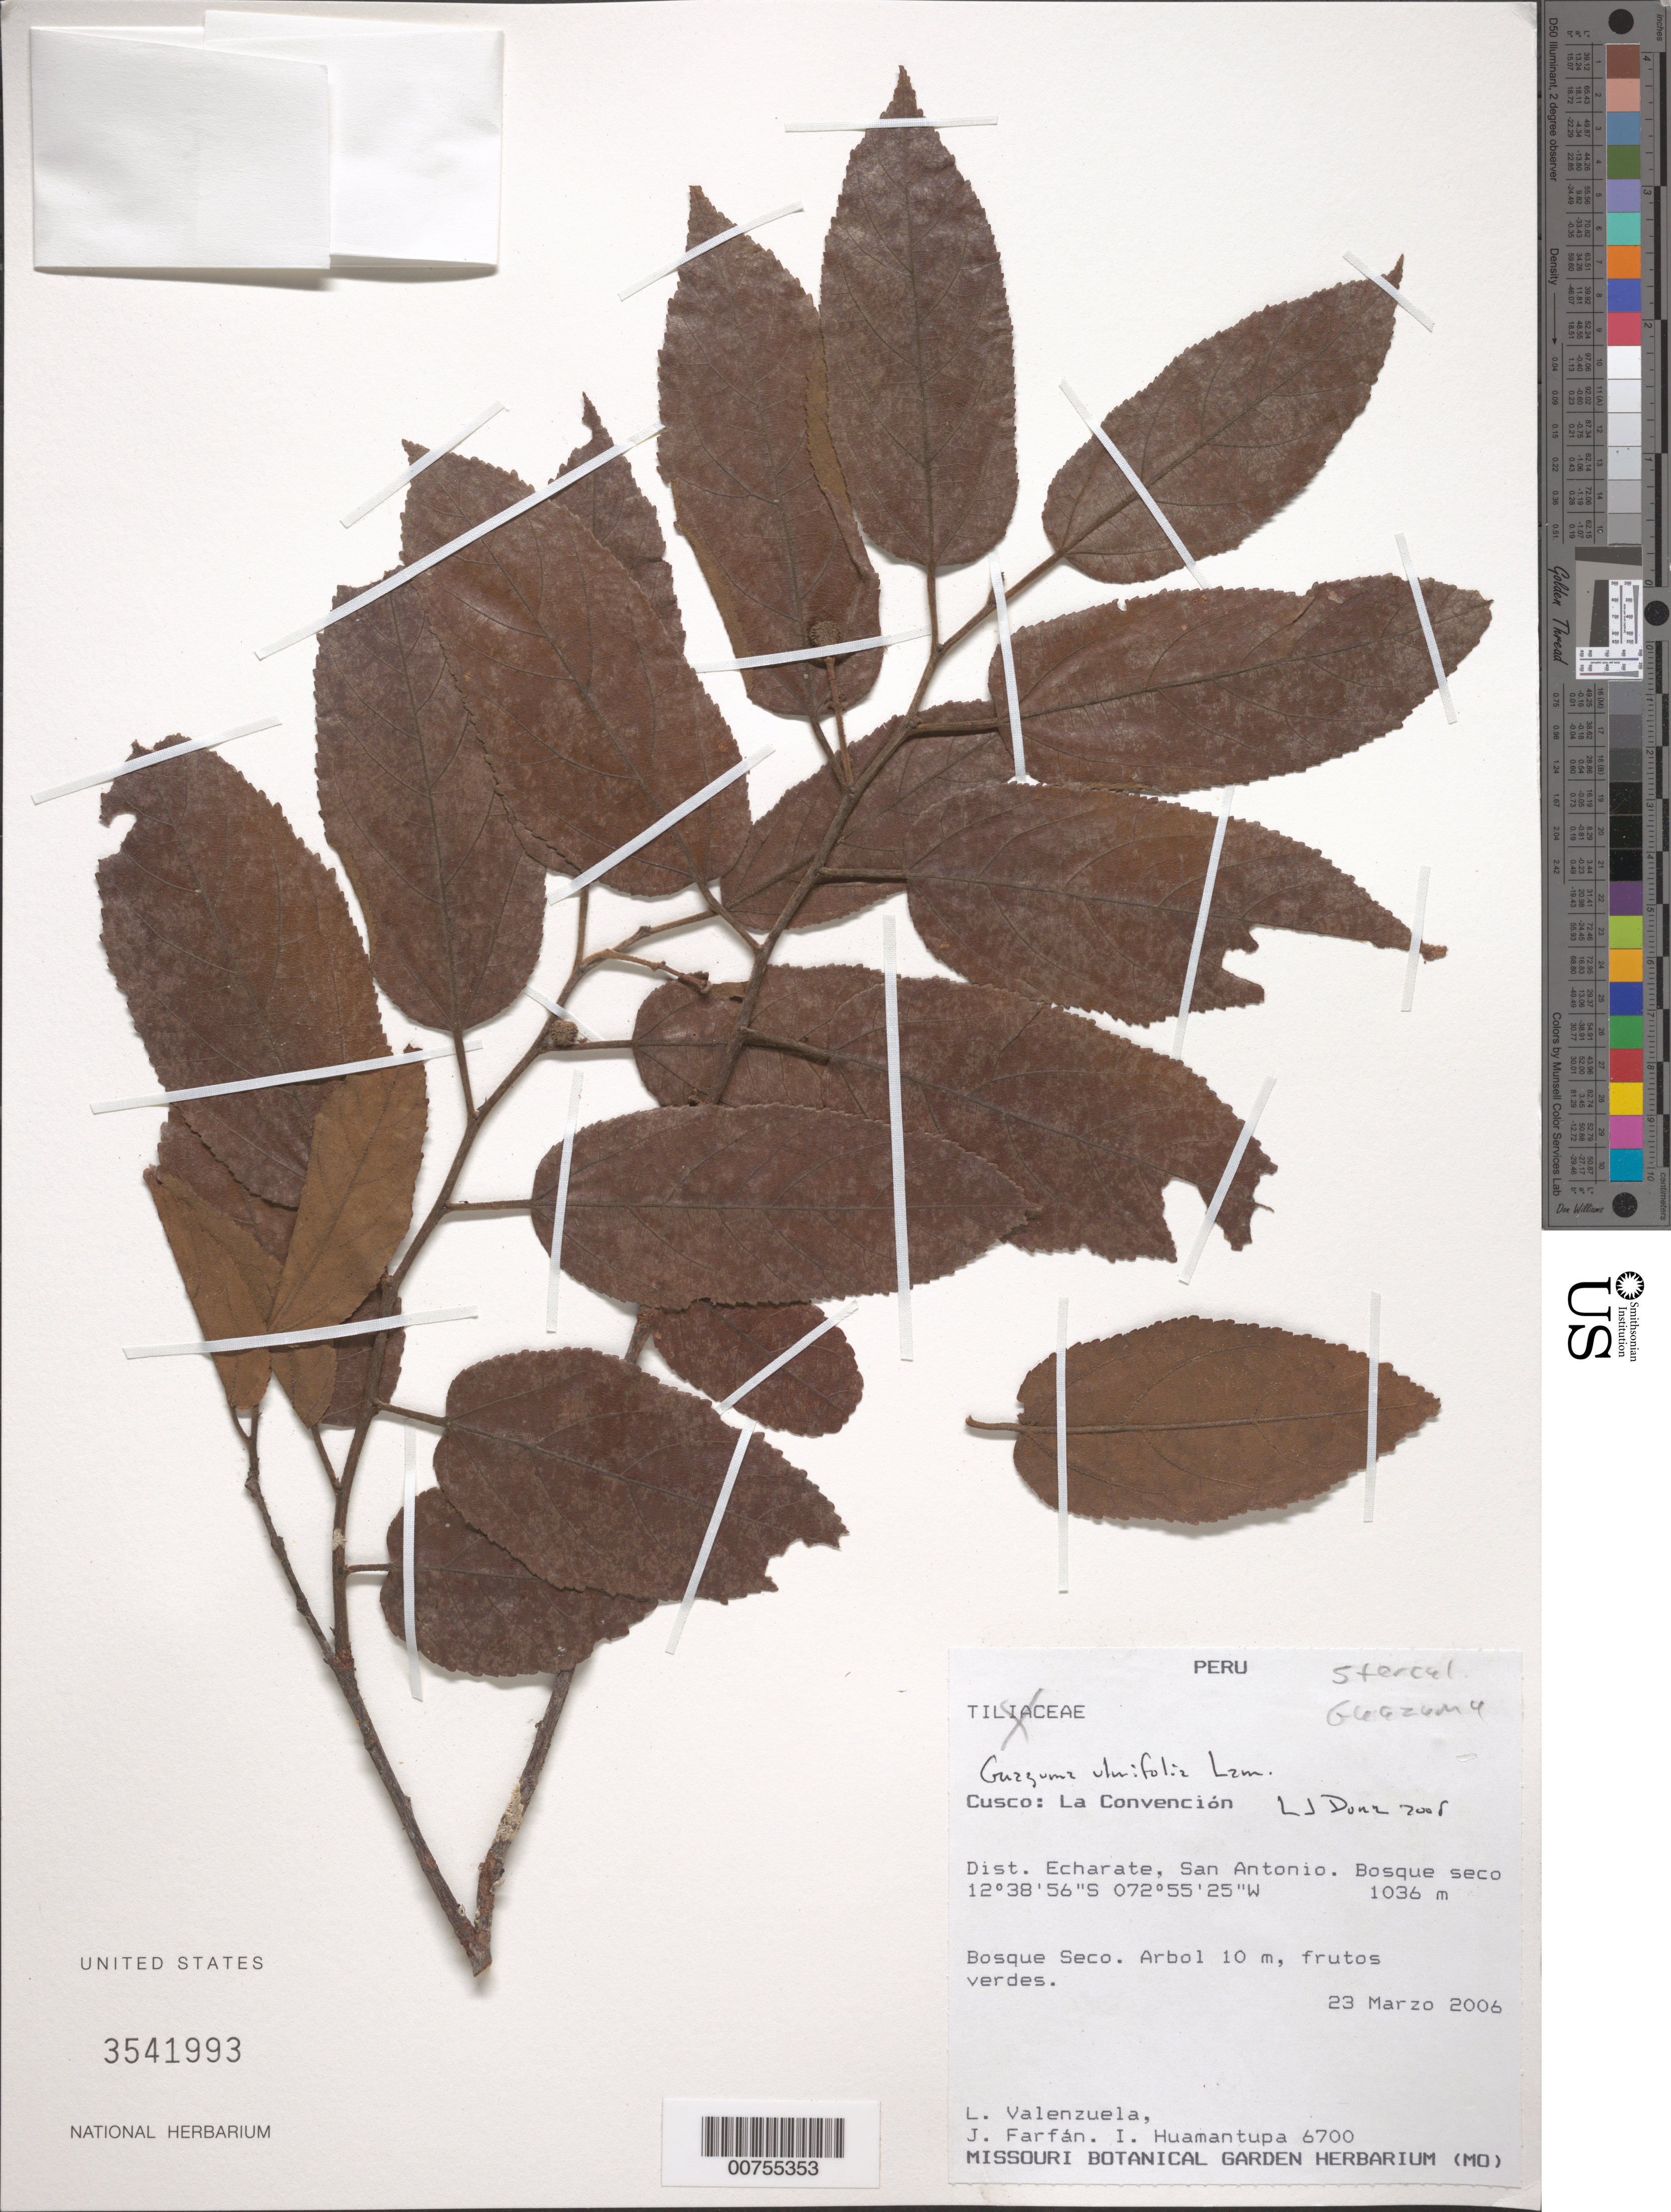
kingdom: Plantae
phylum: Tracheophyta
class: Magnoliopsida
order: Malvales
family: Malvaceae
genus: Guazuma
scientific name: Guazuma ulmifolia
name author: Lam.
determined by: Dorr, L. J., (BOT), Smithsonian Institution - National Museum of Natural History (UNITED STATES)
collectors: L. Valenzuela, J. Farfán & I. Huamantupa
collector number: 6700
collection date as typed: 23 Mar 2006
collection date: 2006-03-23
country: Peru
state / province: Cusco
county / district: La Convención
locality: Dist. Echarate, San Antonio.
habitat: Bosque seco.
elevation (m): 1036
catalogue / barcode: US 3541993